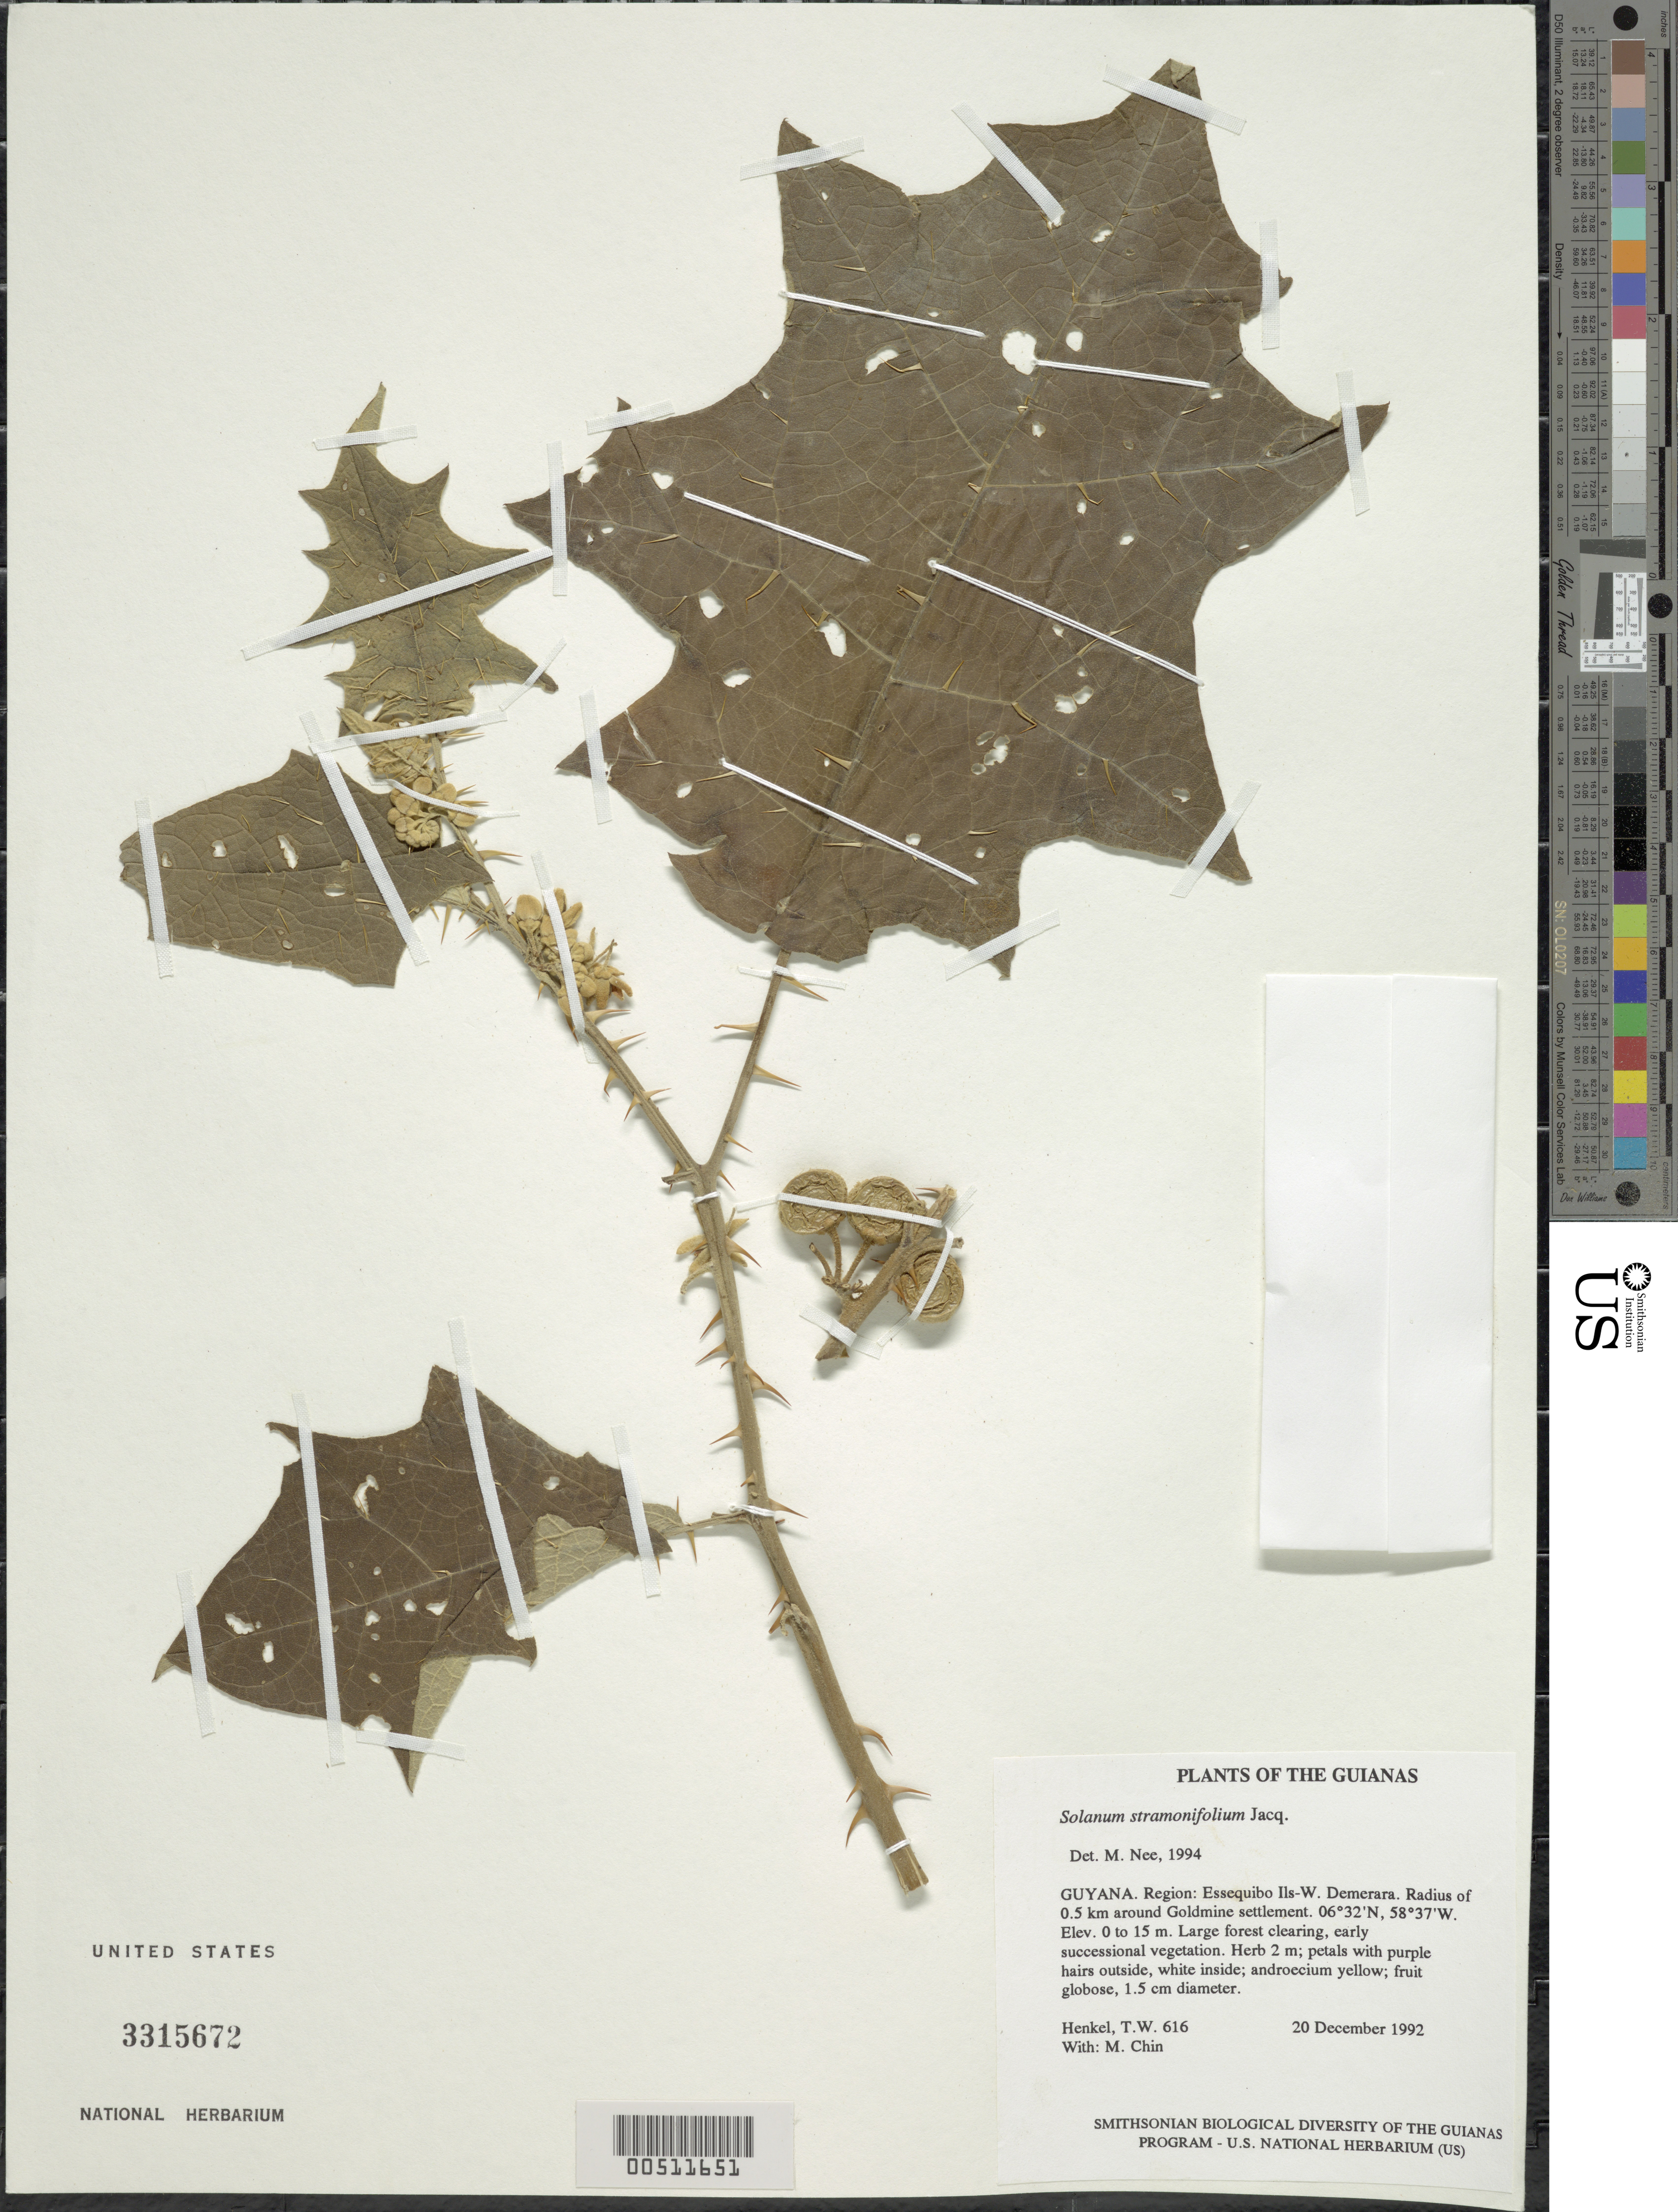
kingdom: Plantae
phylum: Tracheophyta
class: Magnoliopsida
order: Solanales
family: Solanaceae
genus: Solanum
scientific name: Solanum stramoniifolium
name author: Jacq.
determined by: Nee, Michael H.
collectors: T. Henkel & M. Chin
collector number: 616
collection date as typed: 12 Dec 1992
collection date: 1992-12-12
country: Guyana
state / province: Essequibo Isl-W. Demerara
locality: Radius of 0.5 km around Goldmine settlement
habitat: Large forest clearing, early successional vegetation.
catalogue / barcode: US 3315672